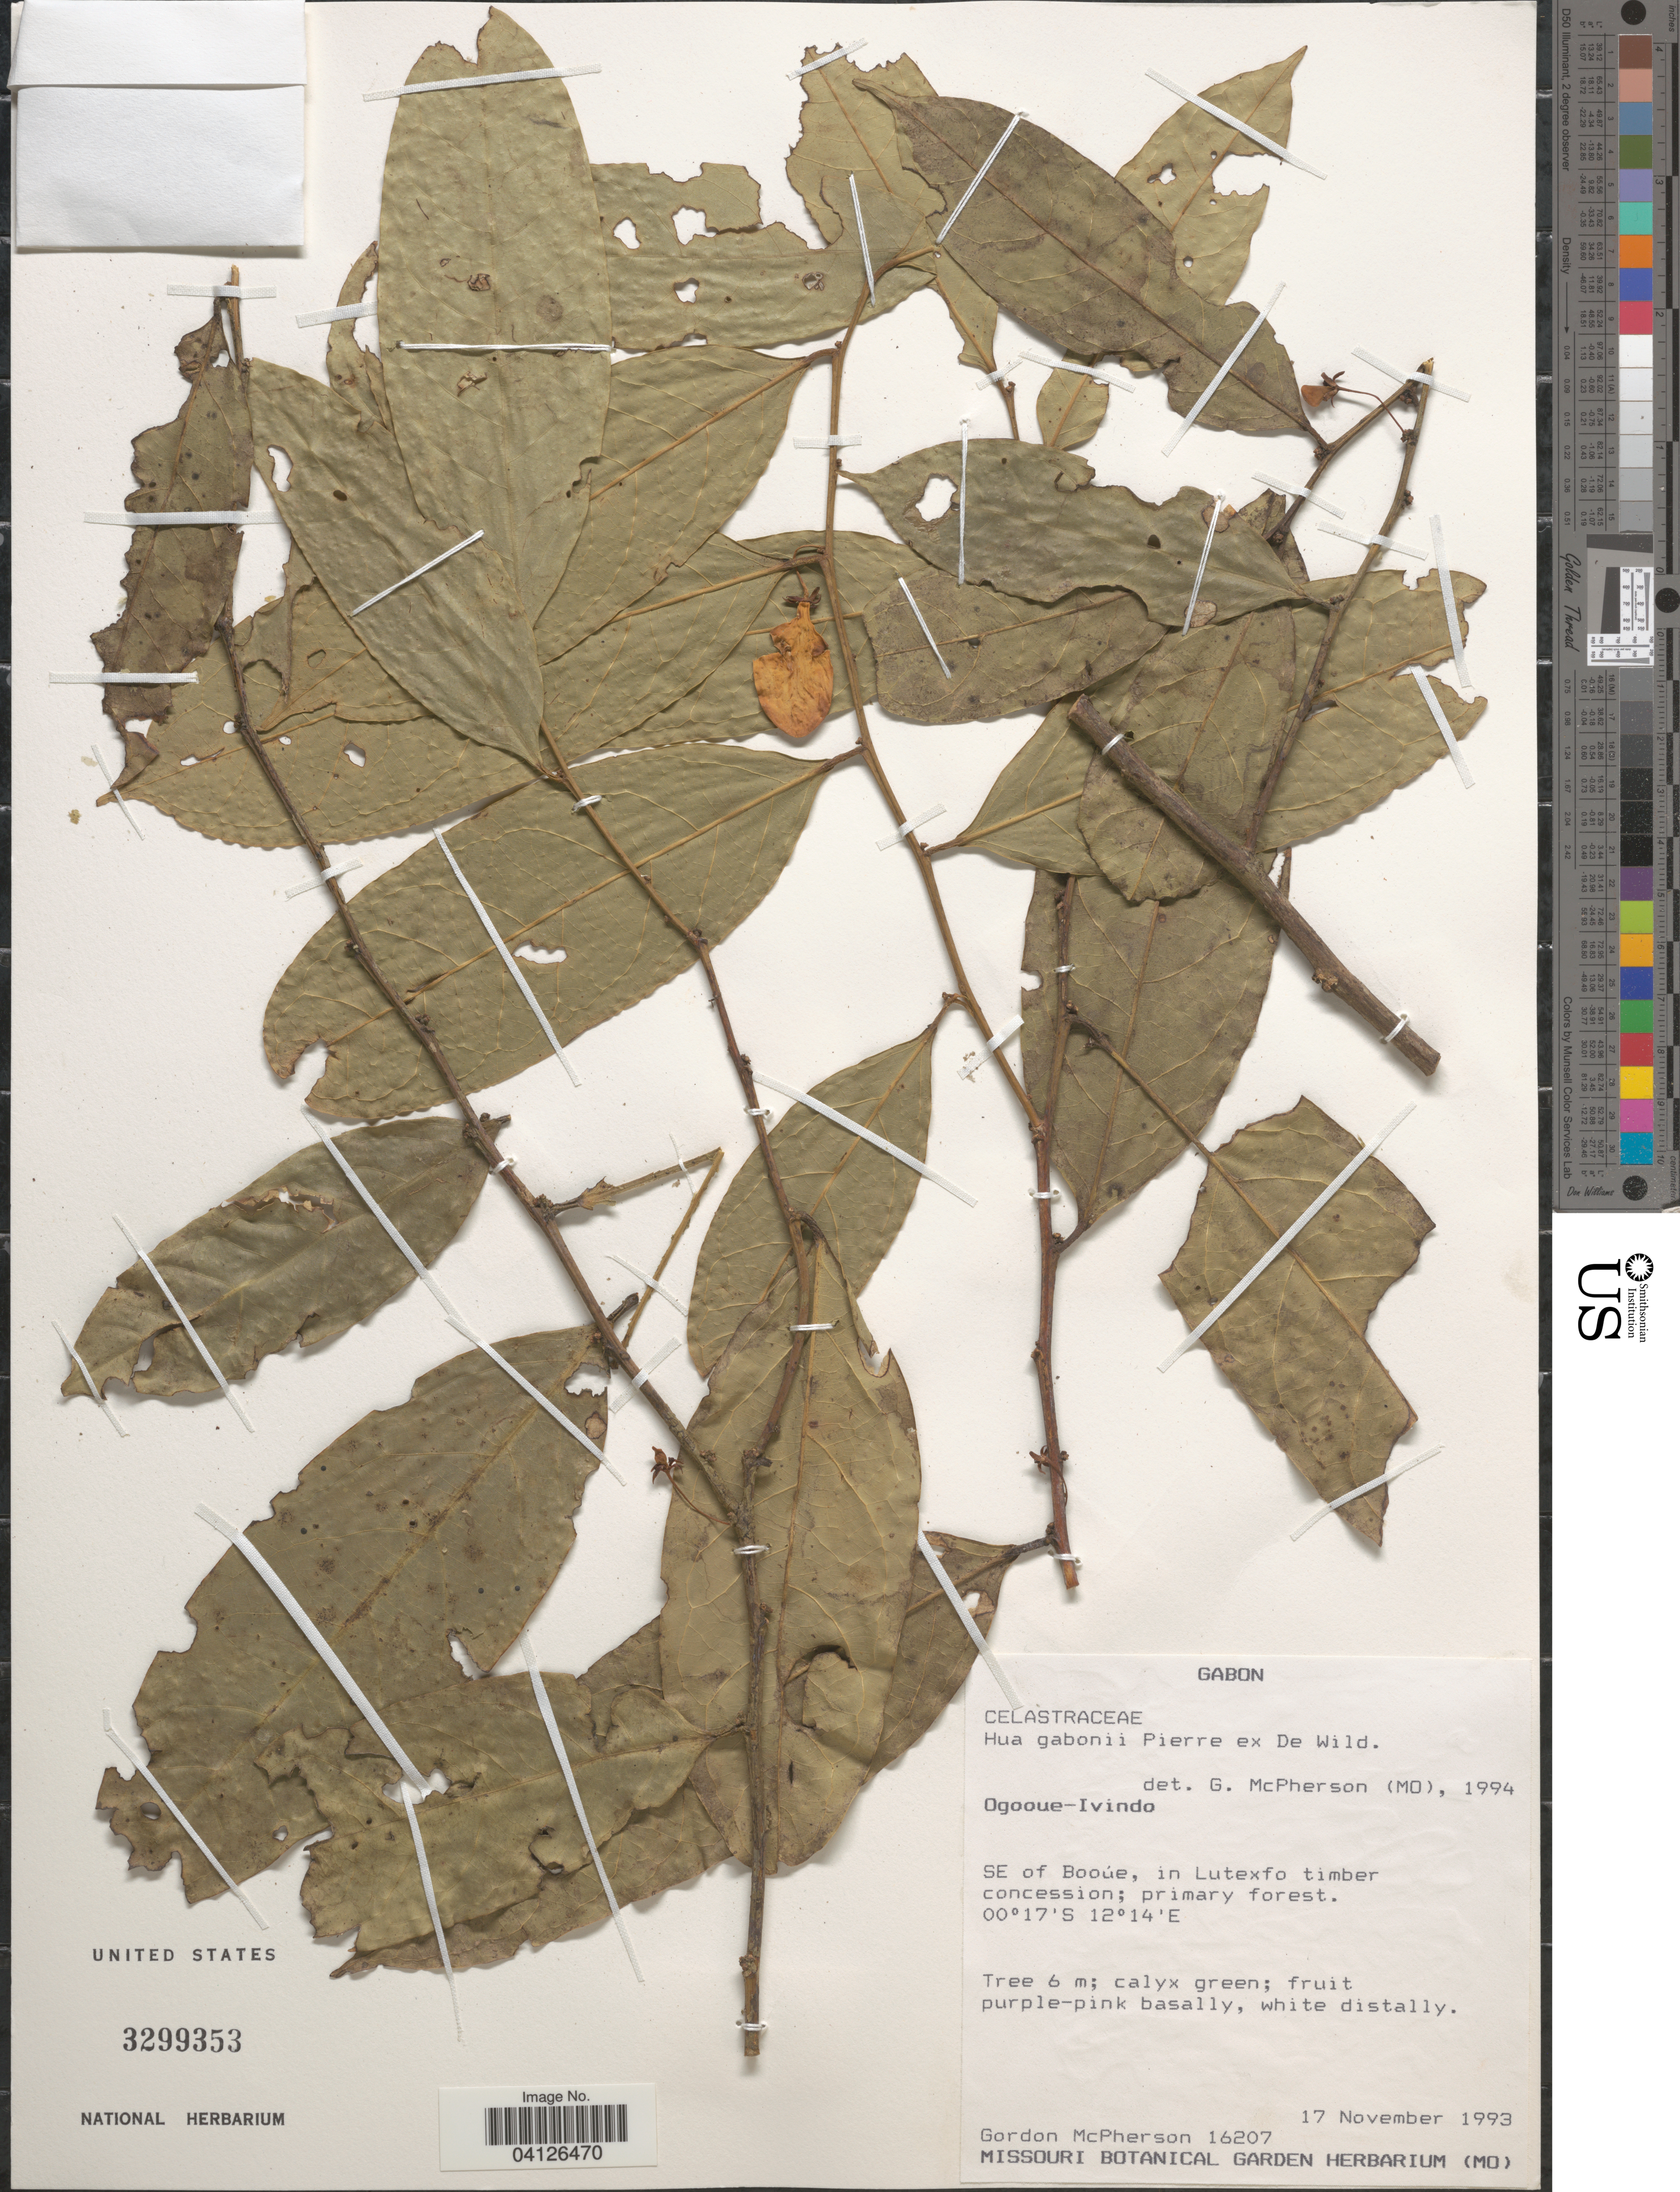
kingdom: Plantae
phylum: Tracheophyta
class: Magnoliopsida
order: Oxalidales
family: Huaceae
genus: Hua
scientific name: Hua gabonii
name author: Pierre ex De Wild.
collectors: G. McPherson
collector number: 16207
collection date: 1993-11-17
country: Gabon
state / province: Ogooue-Ivindo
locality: Se of Booúe, in Lutexfo timber concession.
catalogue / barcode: US 3299353